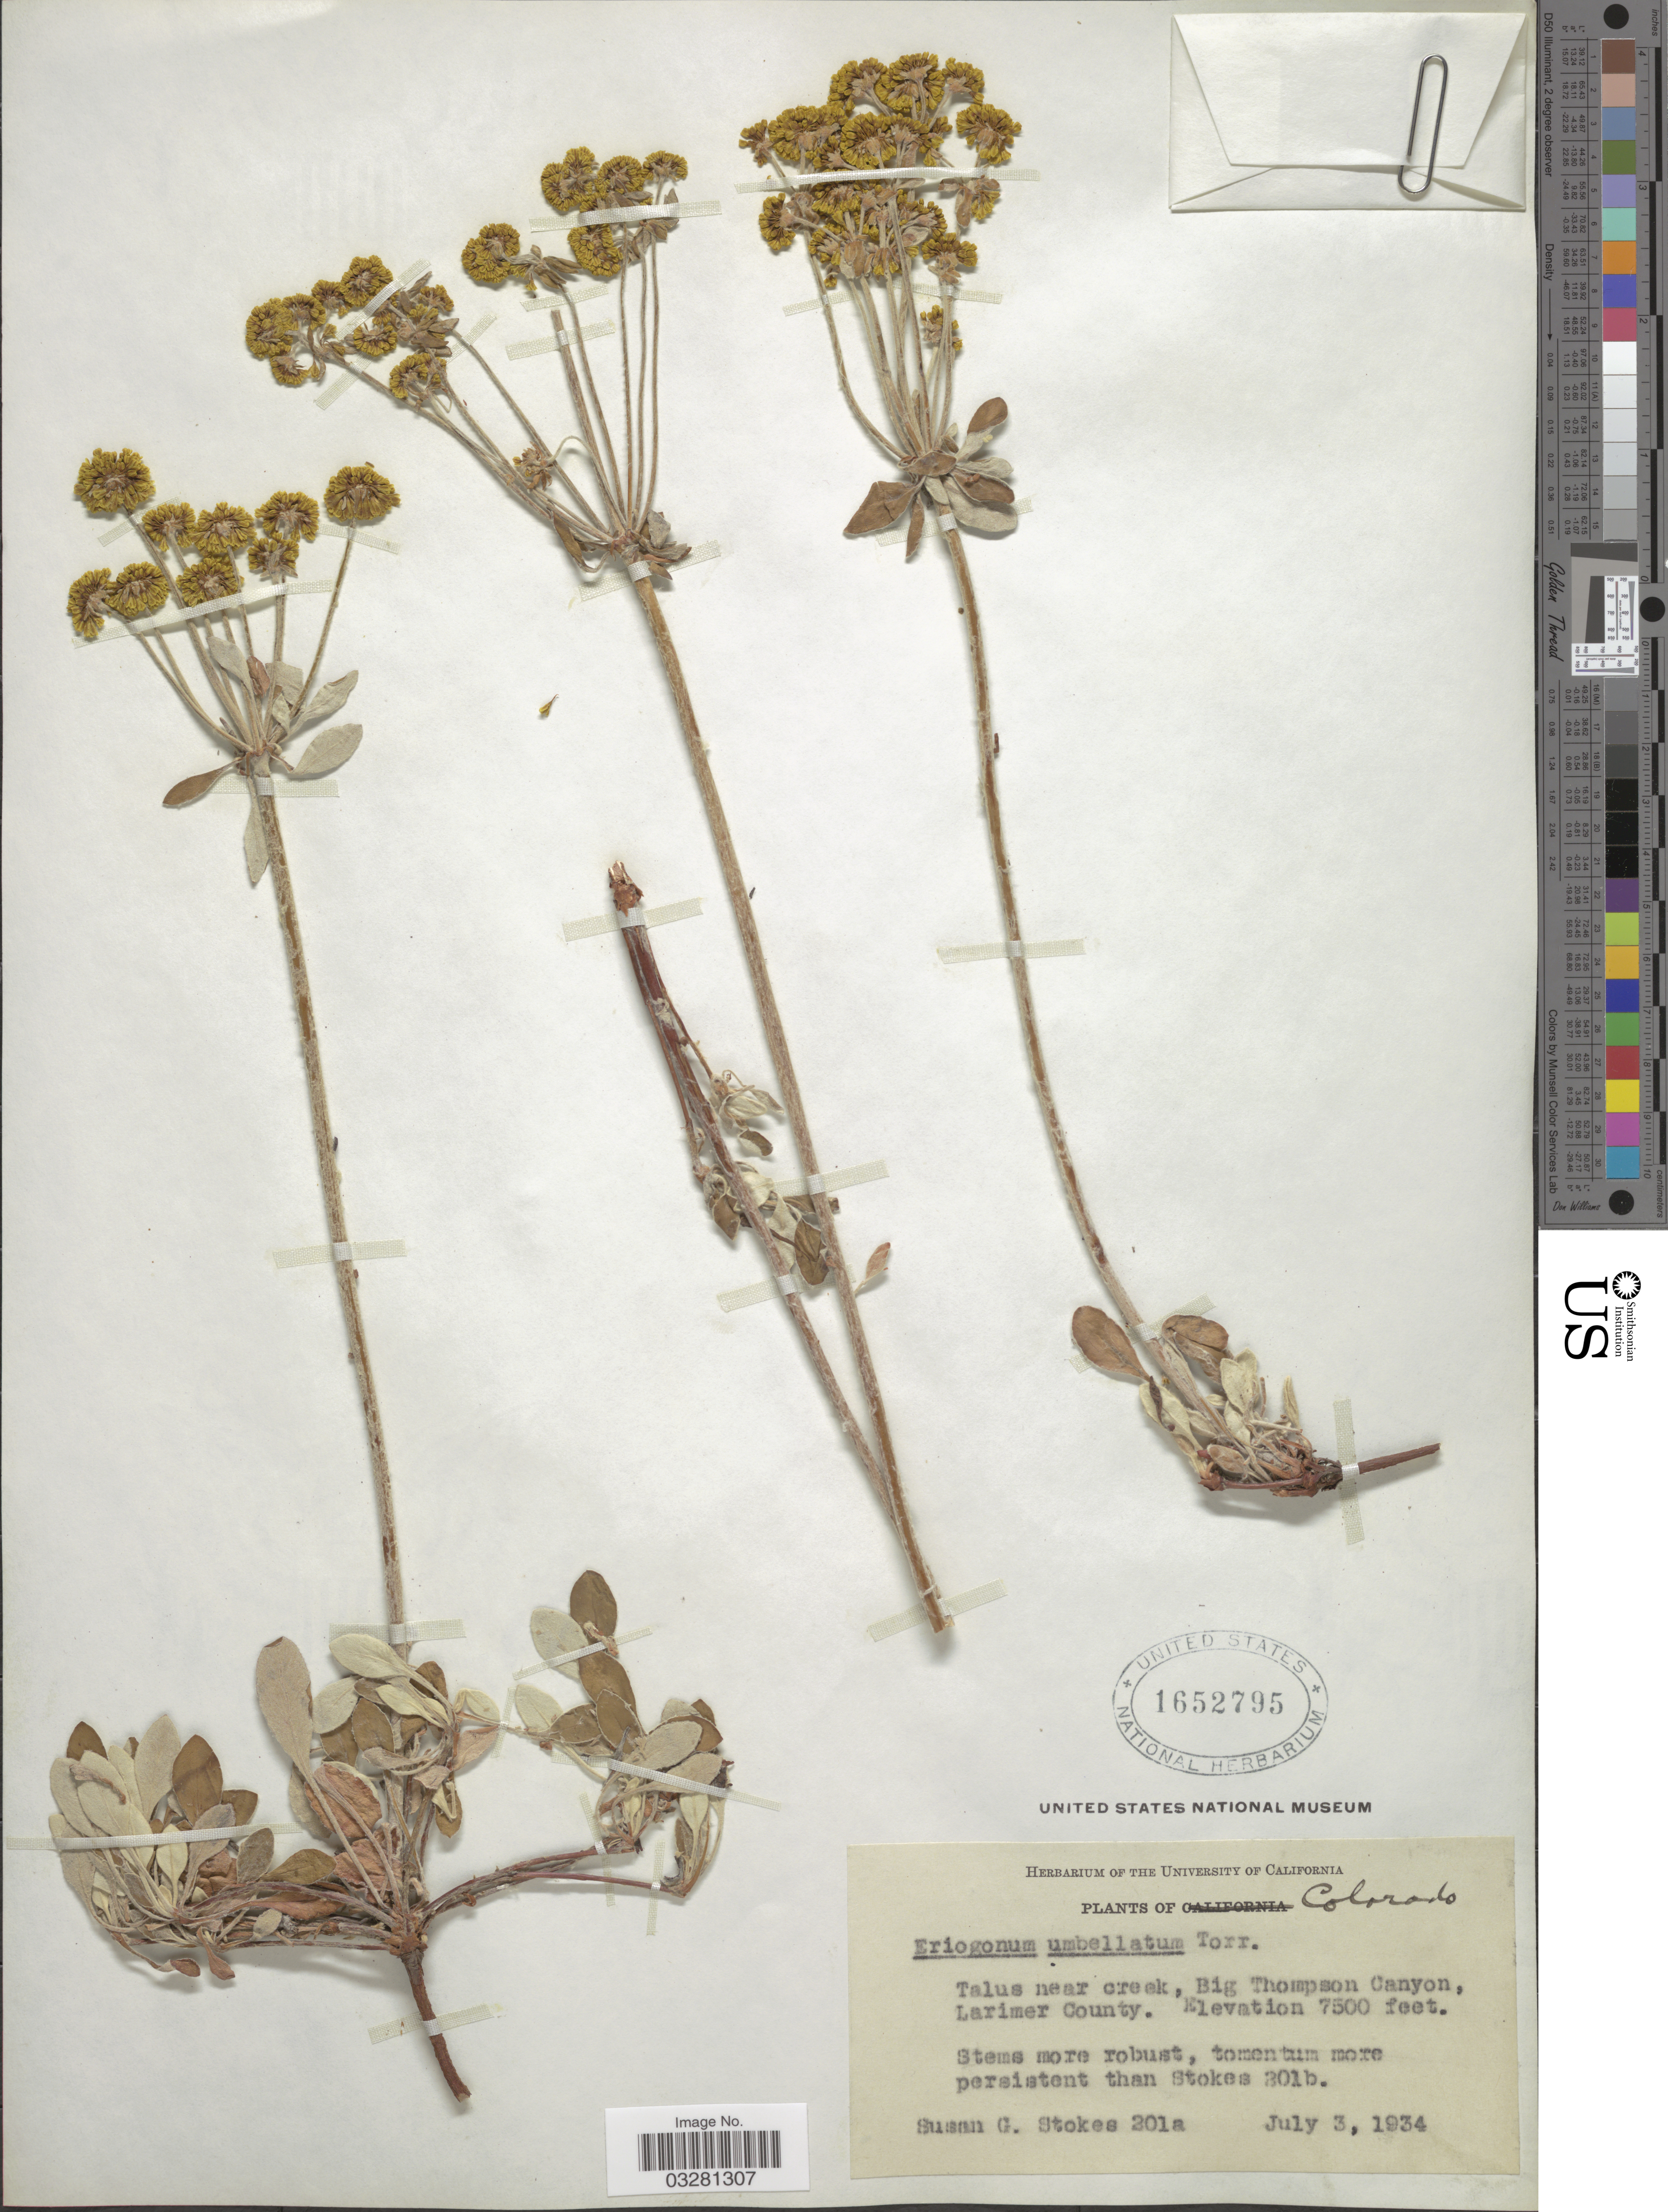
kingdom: Plantae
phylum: Tracheophyta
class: Magnoliopsida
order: Caryophyllales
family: Polygonaceae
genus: Eriogonum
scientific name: Eriogonum umbellatum var. umbellatum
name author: Torr.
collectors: S. G. Stokes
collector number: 201a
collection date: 1934-07-03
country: United States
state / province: Colorado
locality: Talus near creek, Big Thompson Canyon, Larimer County.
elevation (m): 2286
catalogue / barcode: US 1652795